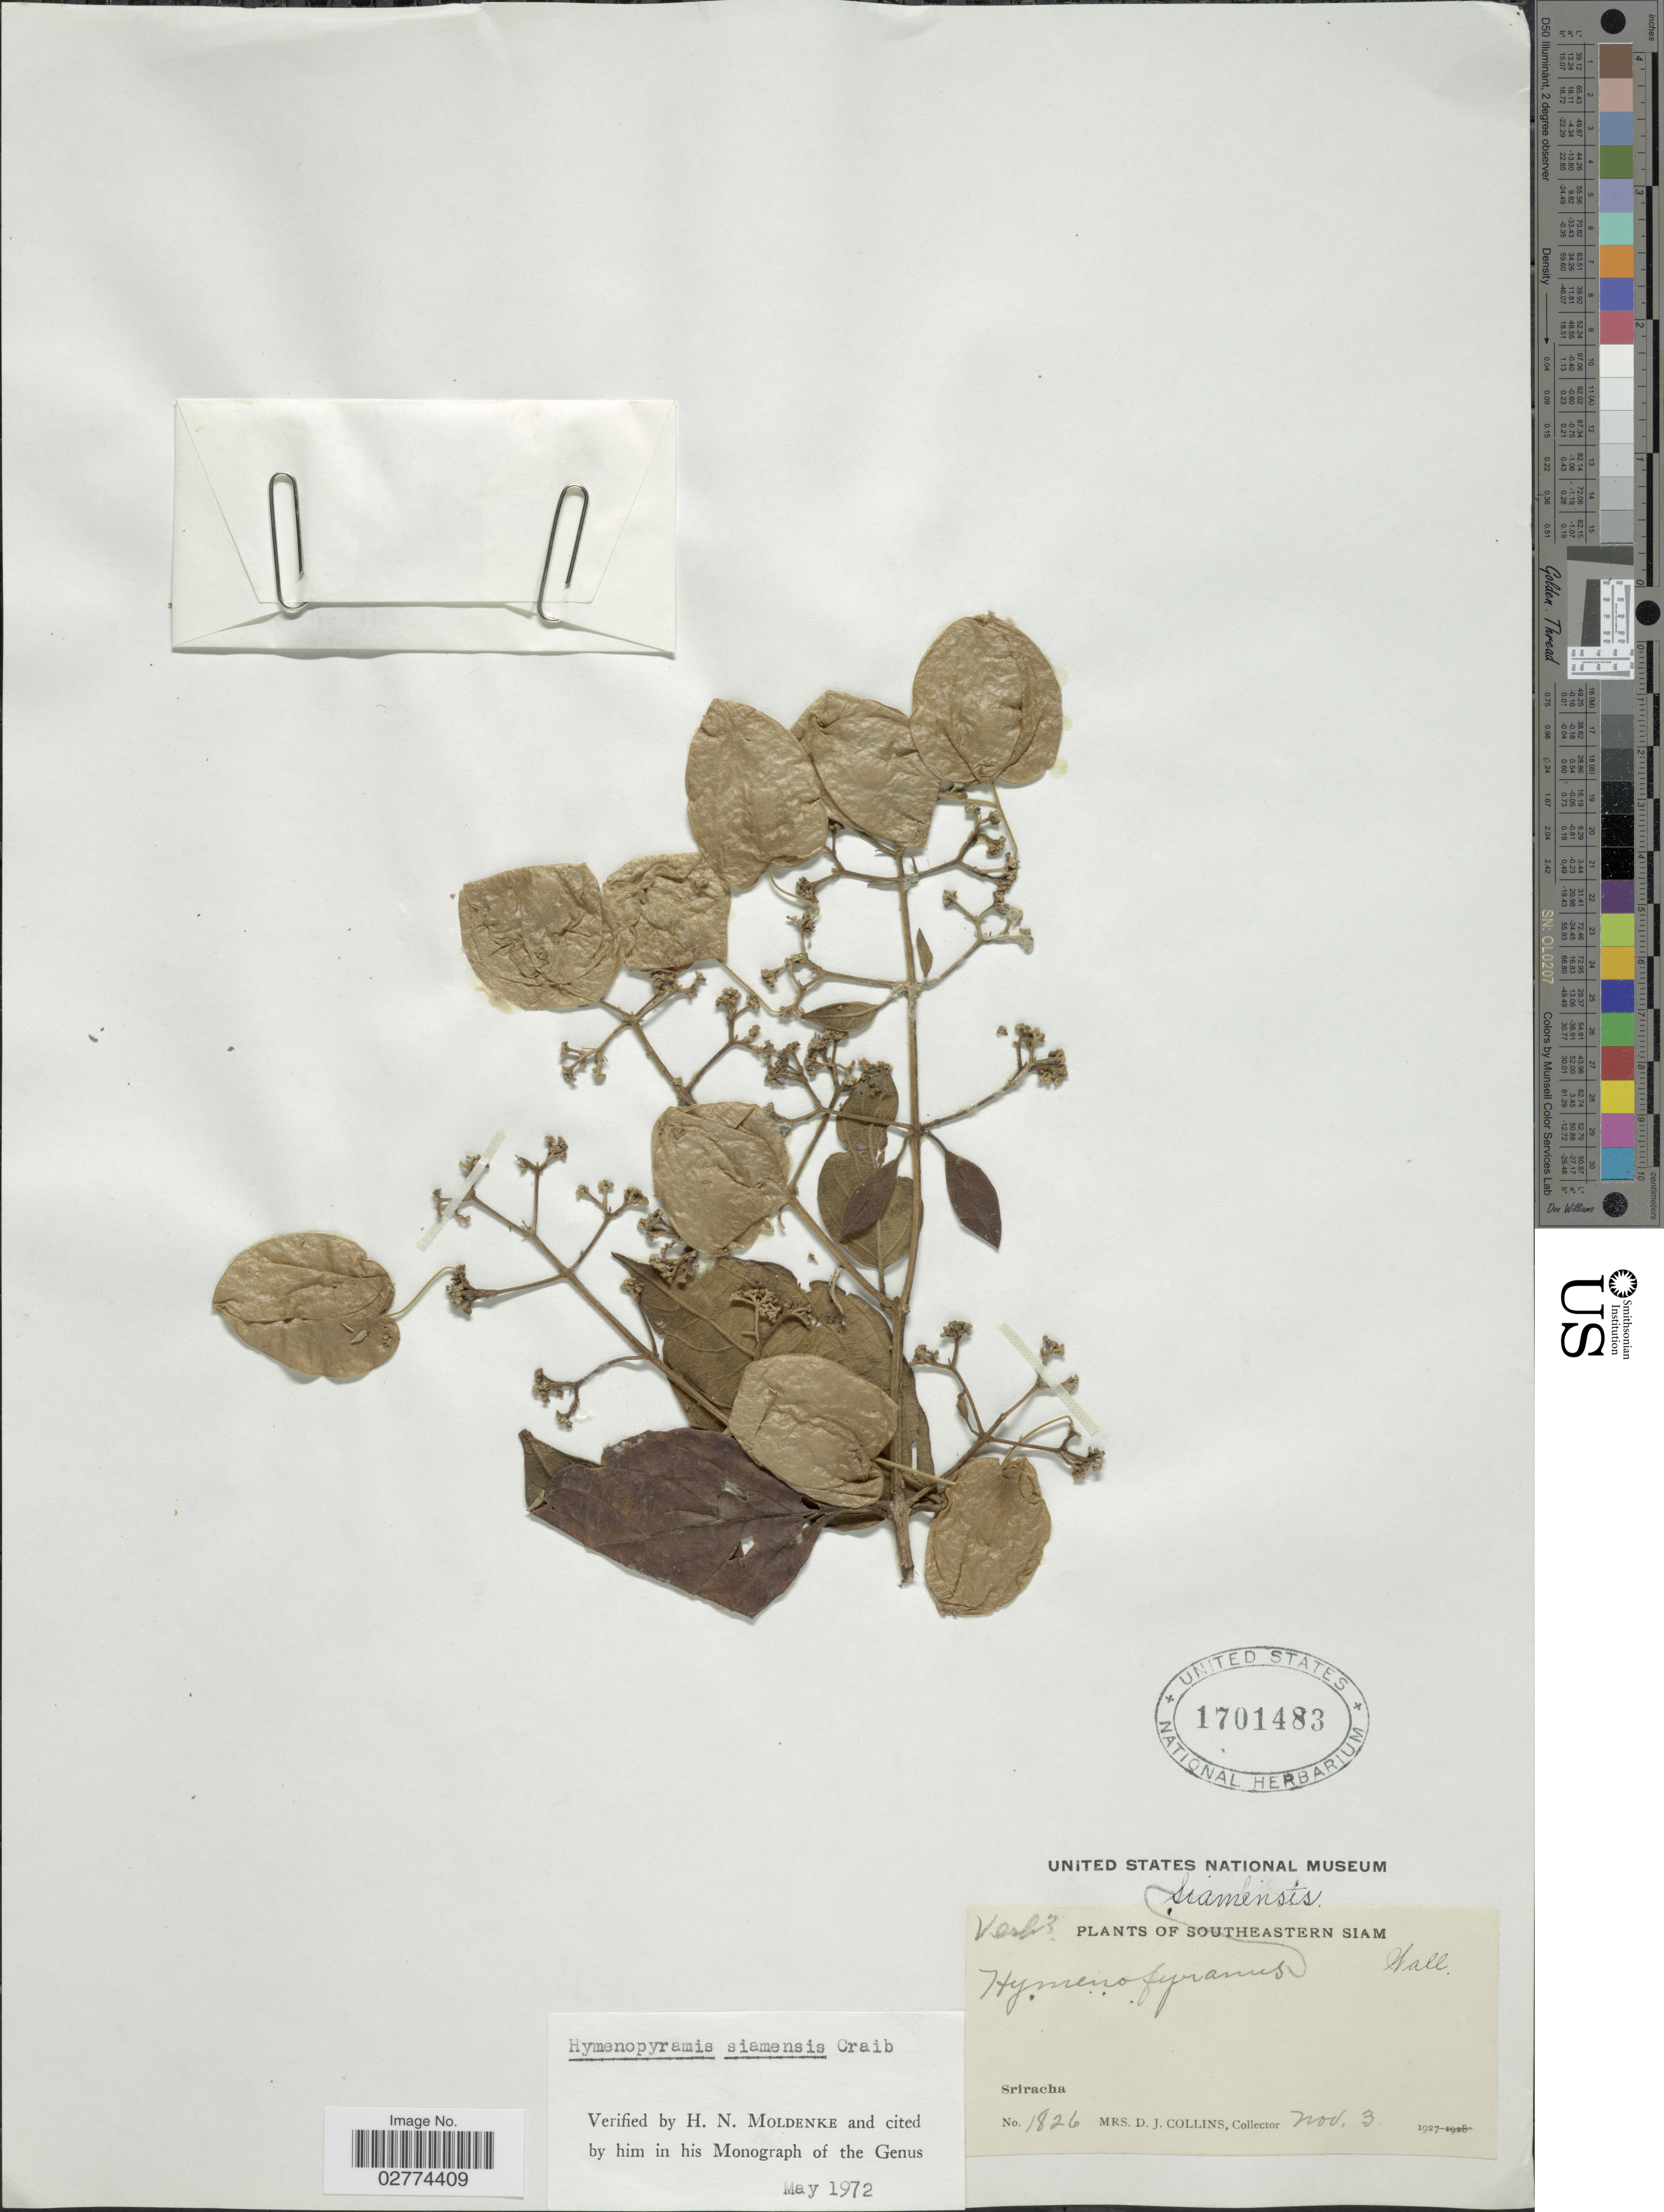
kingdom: Plantae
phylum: Tracheophyta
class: Magnoliopsida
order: Lamiales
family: Lamiaceae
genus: Hymenopyramis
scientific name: Hymenopyramis siamensis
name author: Craib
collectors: Mrs. D. J. Collins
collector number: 1826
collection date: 1927-11-03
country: Thailand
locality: Southeastern Siam. Sriracha.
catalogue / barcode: US 1701483